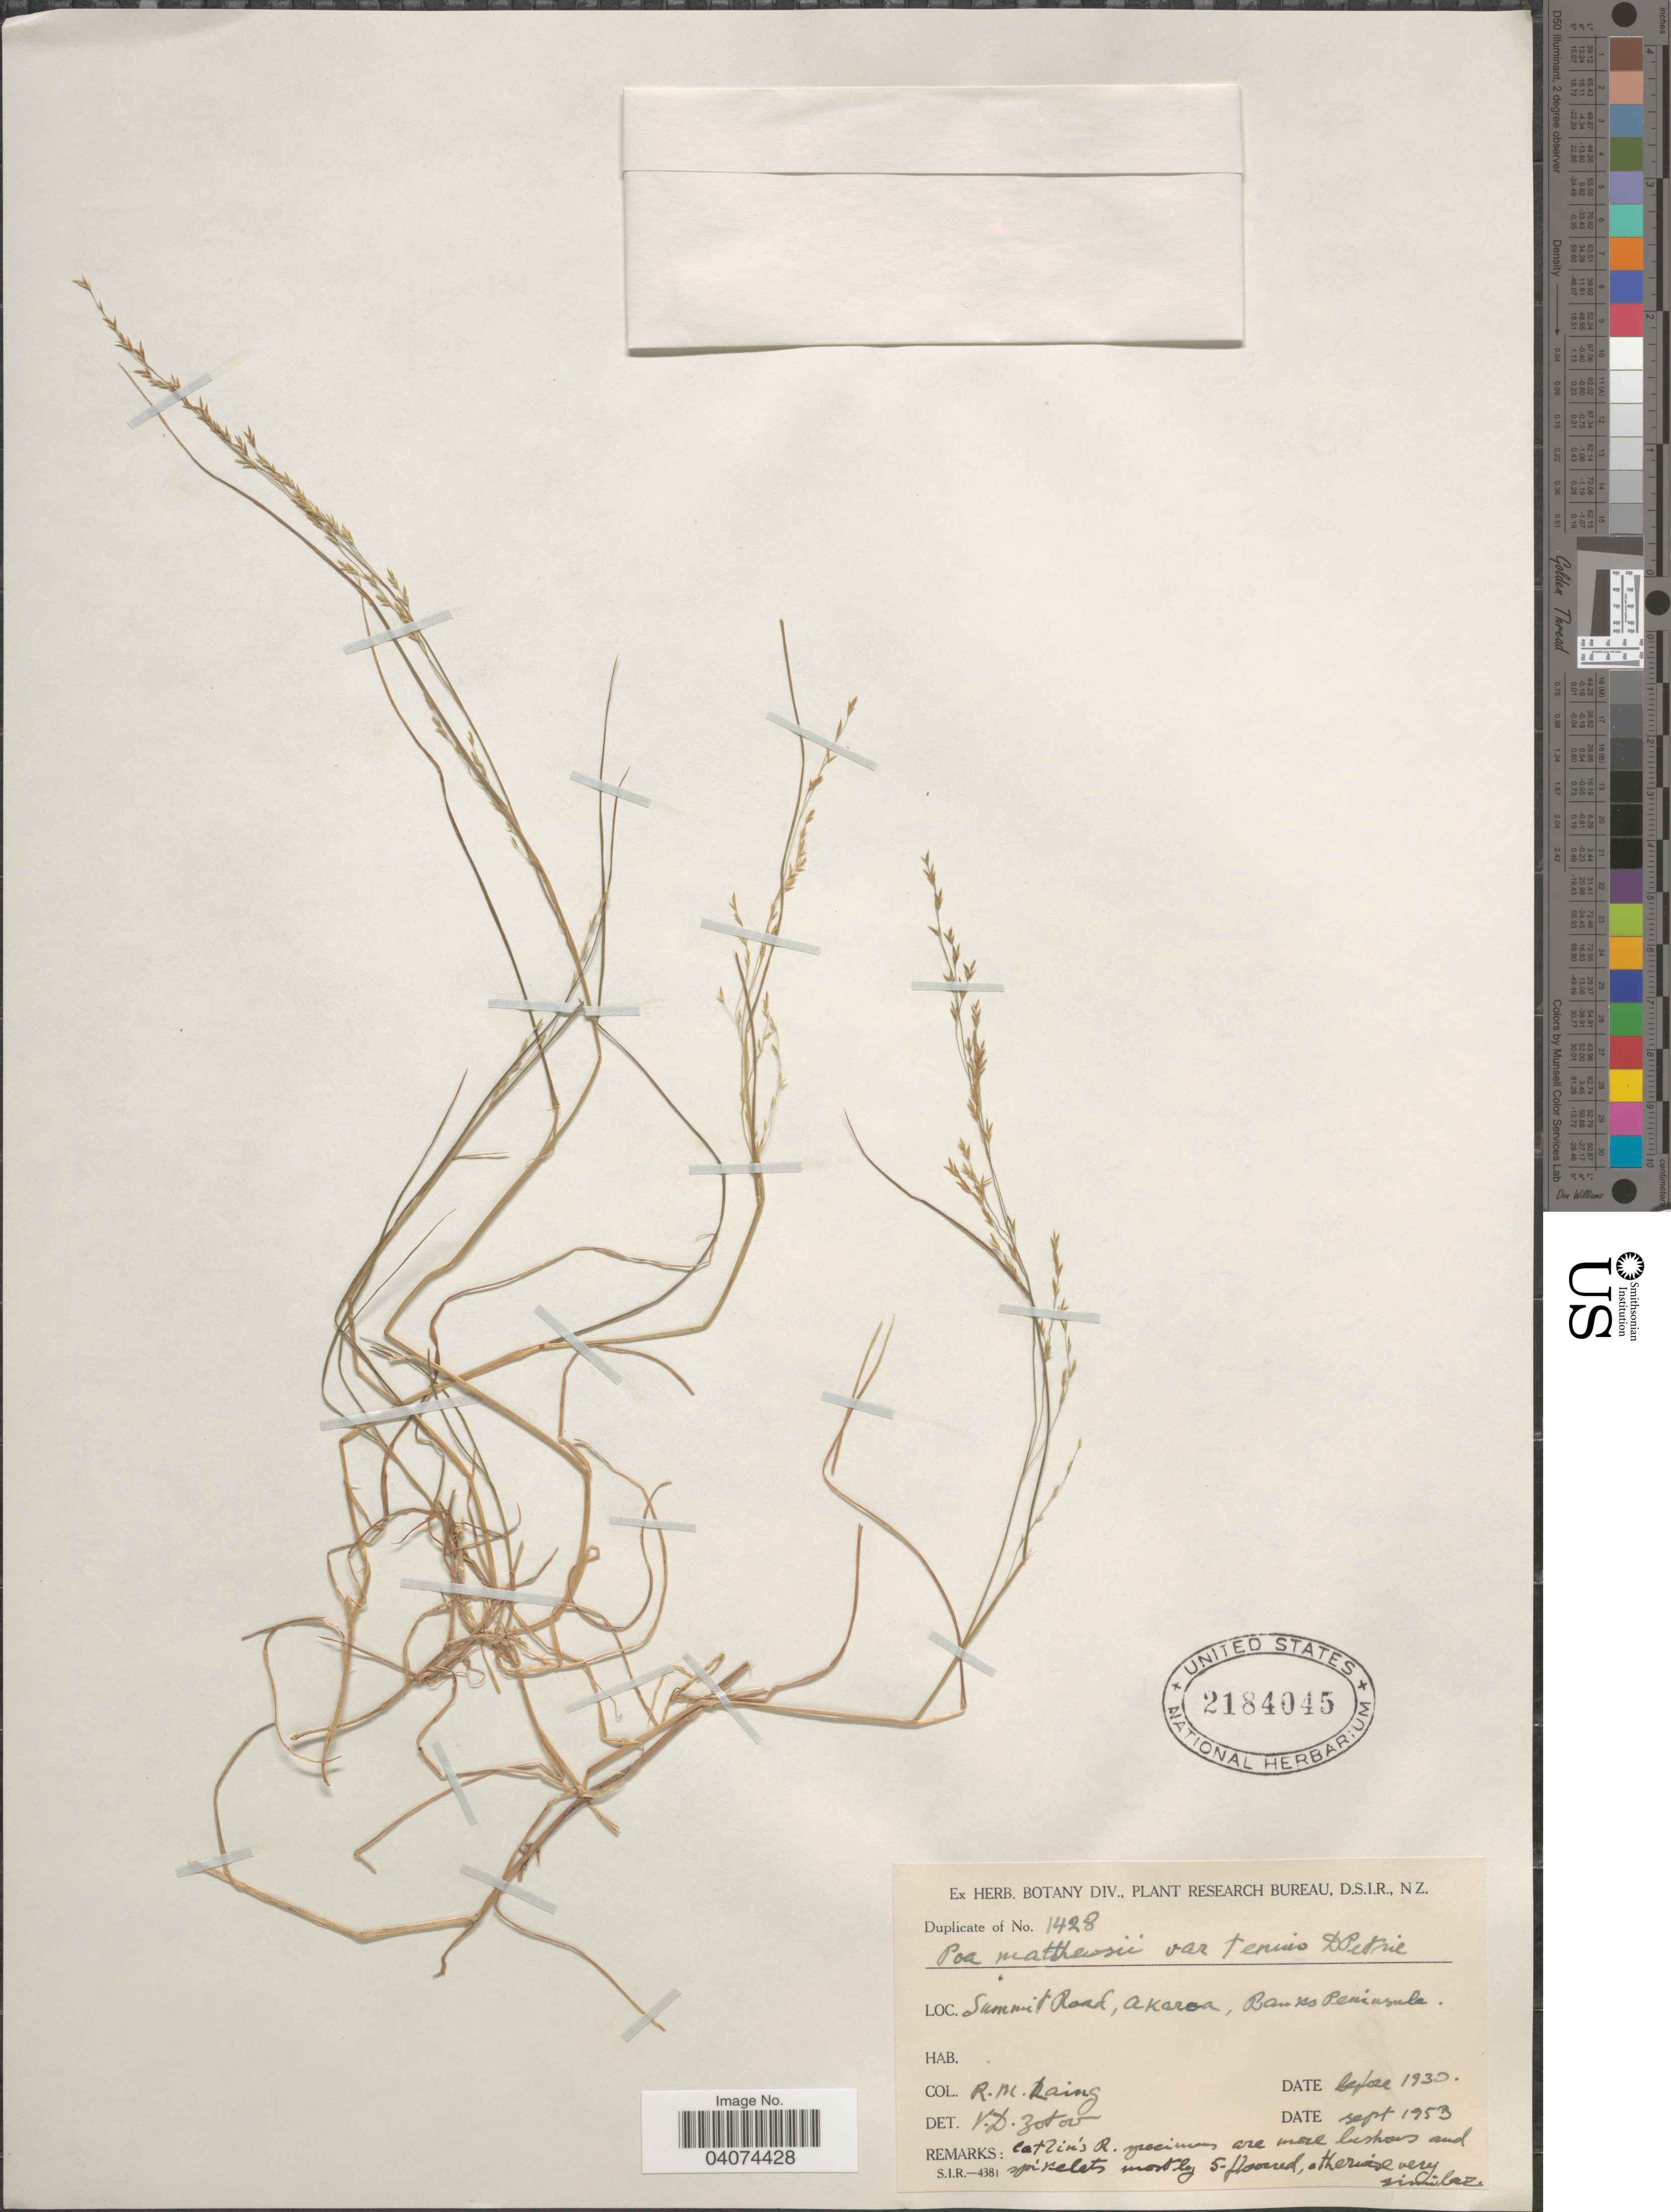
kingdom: Plantae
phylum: Tracheophyta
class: Liliopsida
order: Poales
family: Poaceae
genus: Poa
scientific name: Poa matthewsii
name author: Petrie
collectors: R. Laing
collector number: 1428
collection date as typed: Before 1930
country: New Zealand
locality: Summit Road, Akaroa, Banks Peninsula.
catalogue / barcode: US 2184045